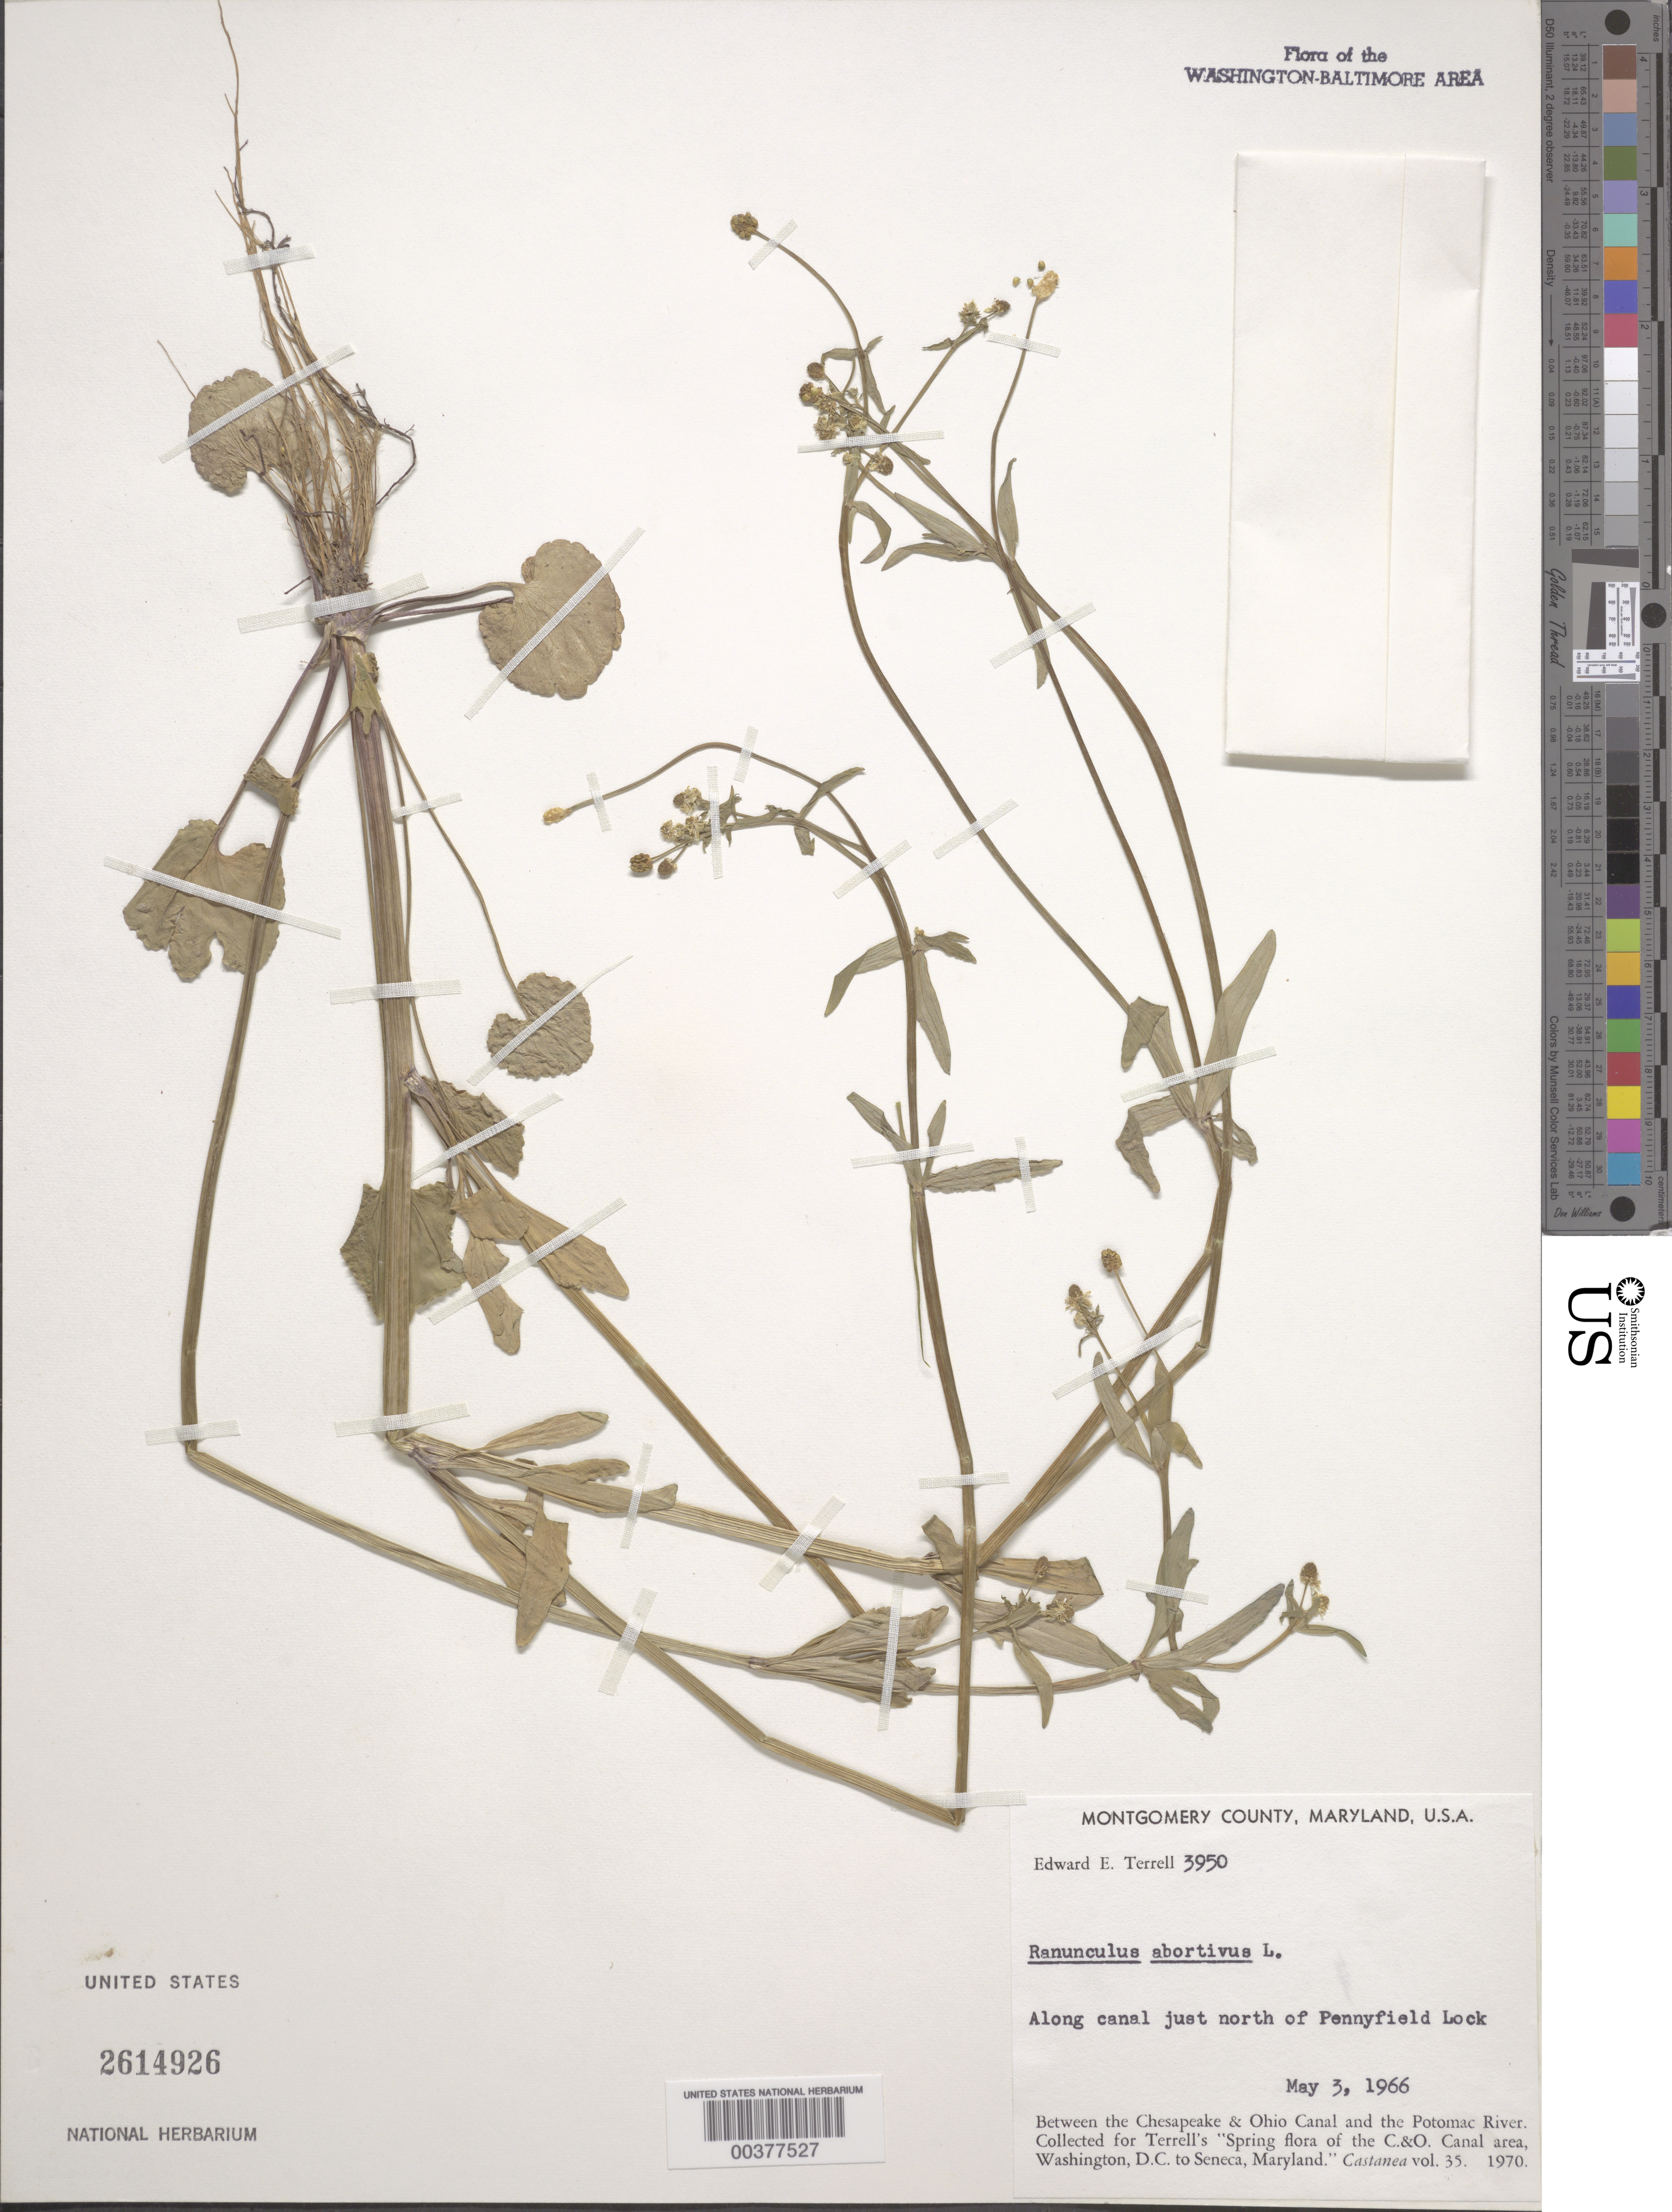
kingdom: Plantae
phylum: Tracheophyta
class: Magnoliopsida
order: Ranunculales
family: Ranunculaceae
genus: Ranunculus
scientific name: Ranunculus abortivus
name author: L.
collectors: E. E. Terrell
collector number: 3950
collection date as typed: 03 May 1966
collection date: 1966-05-03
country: United States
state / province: Maryland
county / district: Montgomery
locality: C. & O. Canal, north of Pennyfield Lock C. and O. Canal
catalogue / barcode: US 2614926